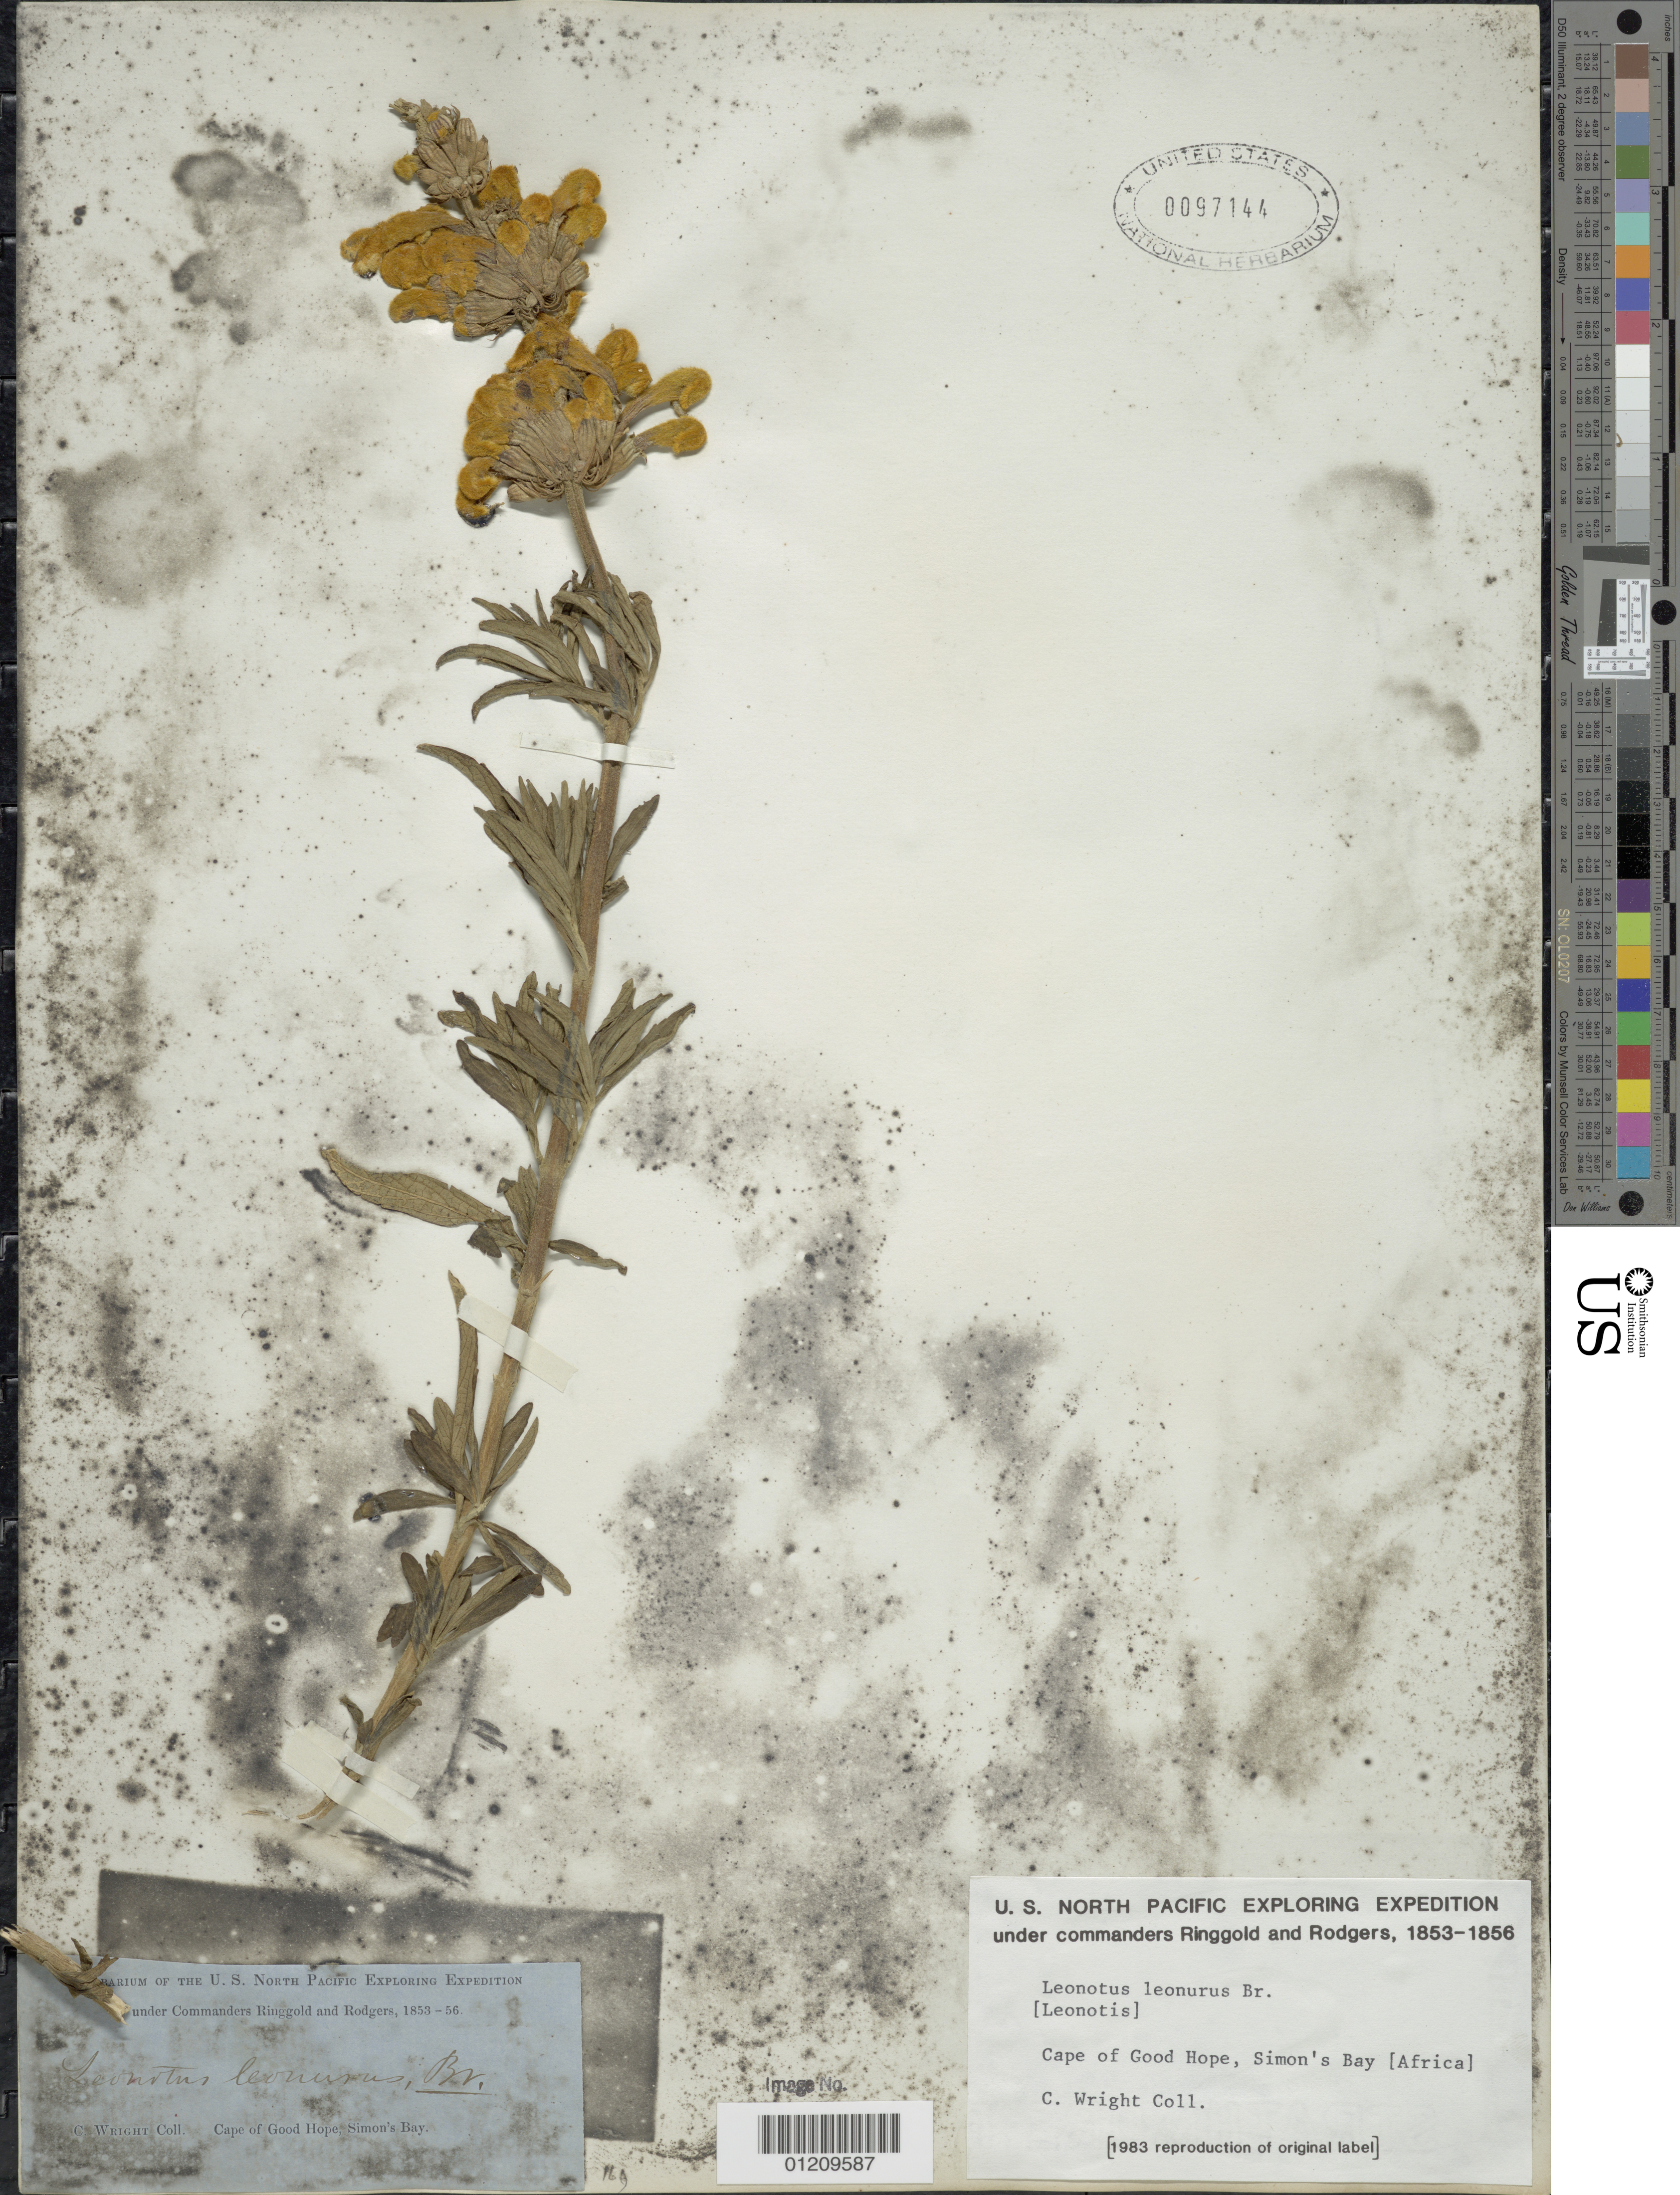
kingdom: Plantae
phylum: Tracheophyta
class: Magnoliopsida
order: Lamiales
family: Lamiaceae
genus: Leonotis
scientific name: Leonotis leonurus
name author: (L.) R. Br.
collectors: C. Wright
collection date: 1853/1856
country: South Africa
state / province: Western Cape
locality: Cape of Good Hope, Simon's Bay.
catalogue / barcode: US 97144